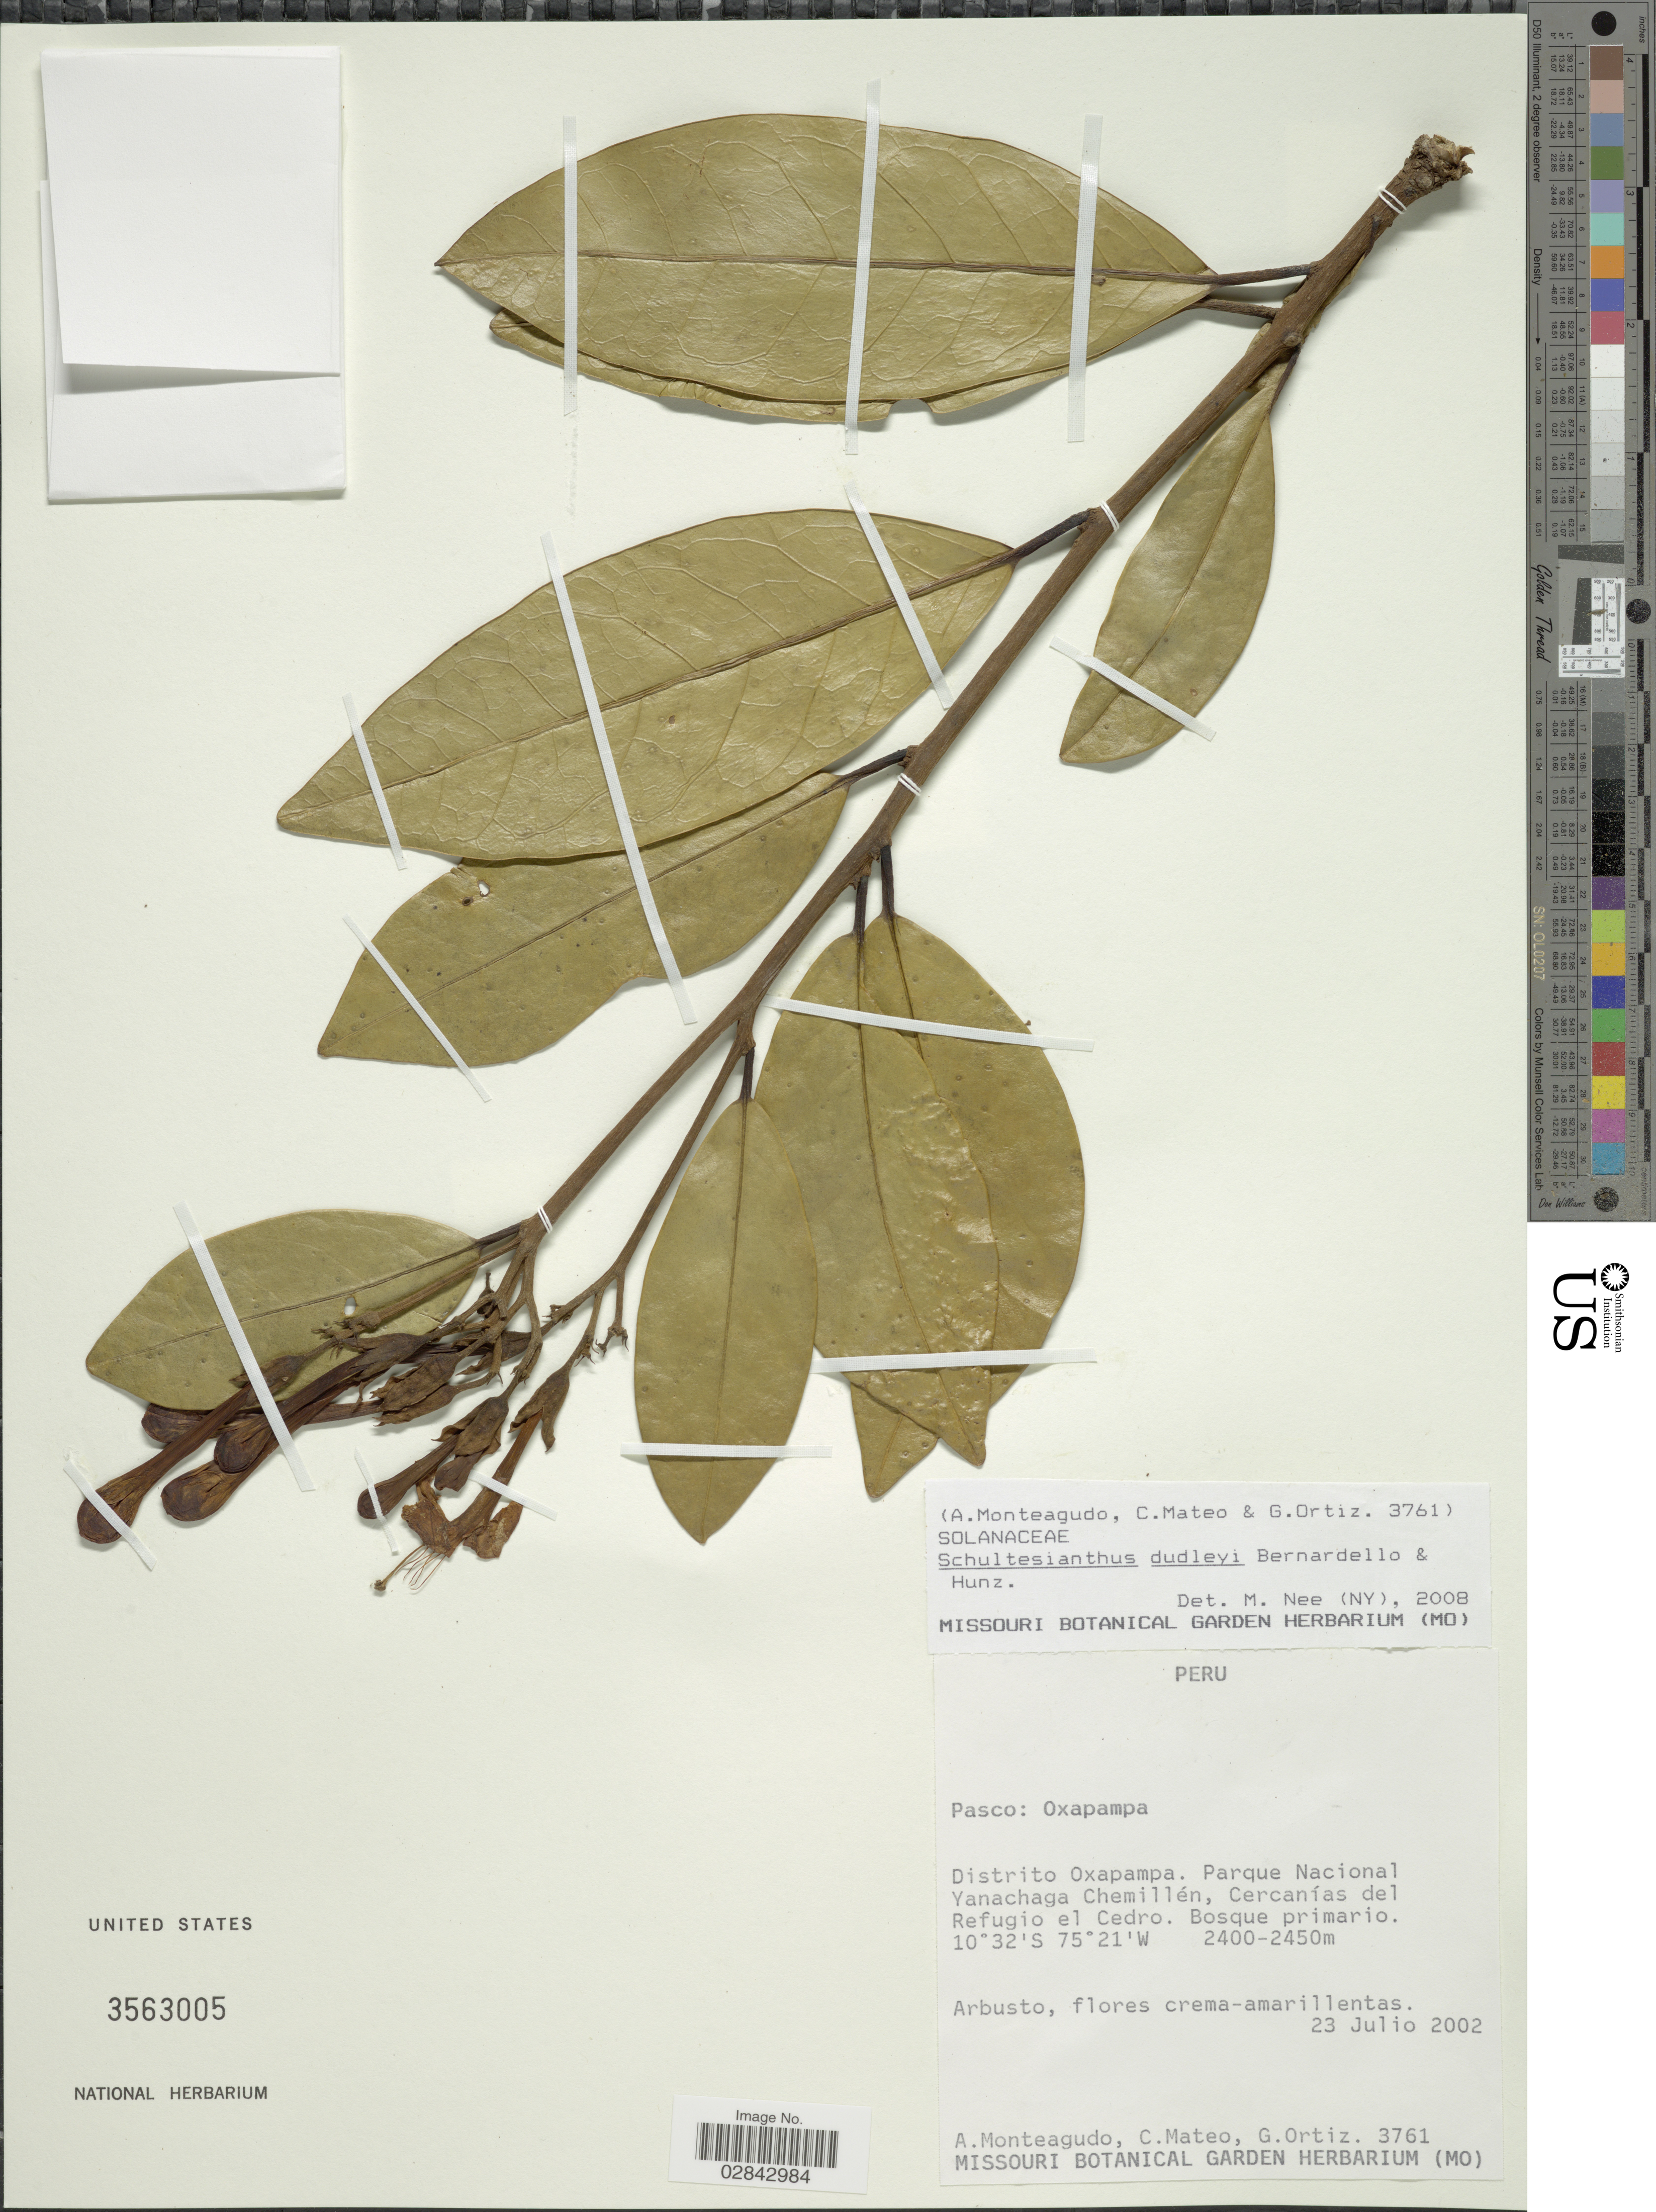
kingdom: Plantae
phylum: Tracheophyta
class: Magnoliopsida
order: Solanales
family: Solanaceae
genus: Schultesianthus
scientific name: Schultesianthus dudleyi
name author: Bernardello & Hunz.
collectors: A. Monteagudo, C. Mateo & G. Ortiz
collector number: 3761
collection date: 2002-07-23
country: Peru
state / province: Pasco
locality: Oxapampa. Distrito Oxapampa. Parque Nacional Yanachaga Chemillén, Cercanías del Refugio el Cedro.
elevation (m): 2400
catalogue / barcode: US 3563005